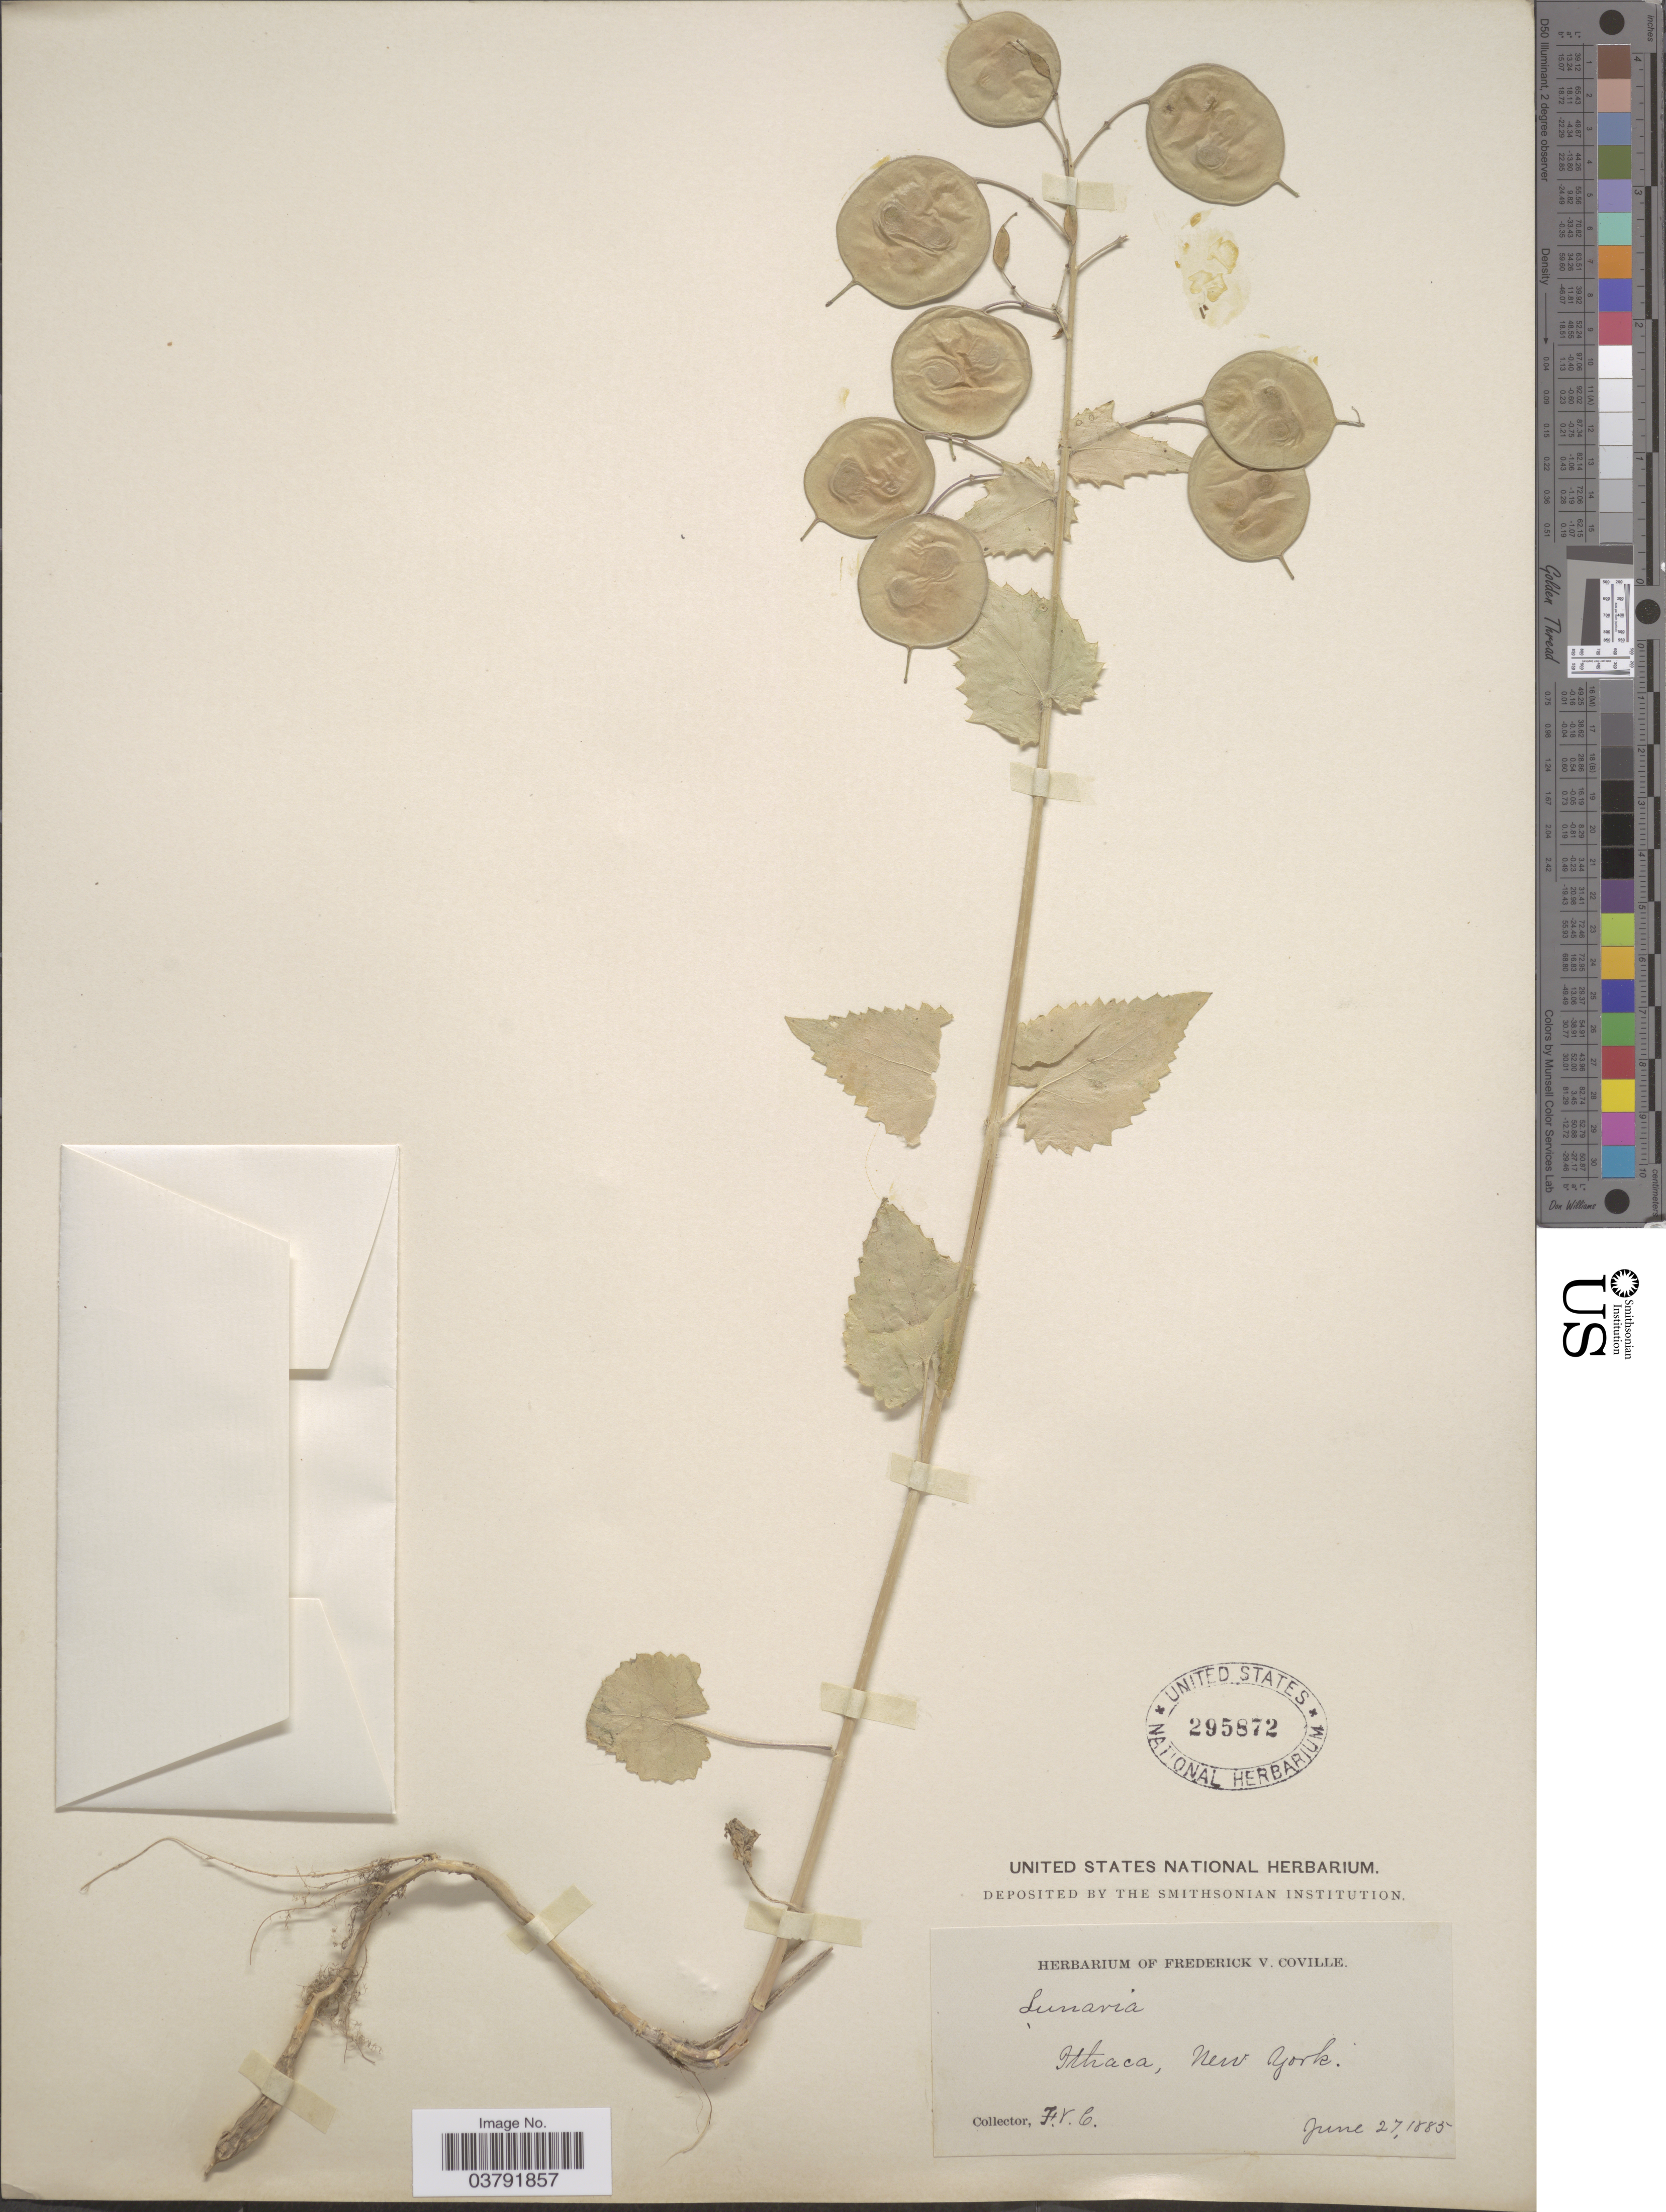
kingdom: Plantae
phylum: Tracheophyta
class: Magnoliopsida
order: Brassicales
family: Brassicaceae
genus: Lunaria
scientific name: Lunaria sp.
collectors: F. V. Coville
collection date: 1885-06-27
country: United States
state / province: New York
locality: Ithaca.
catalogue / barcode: US 295872